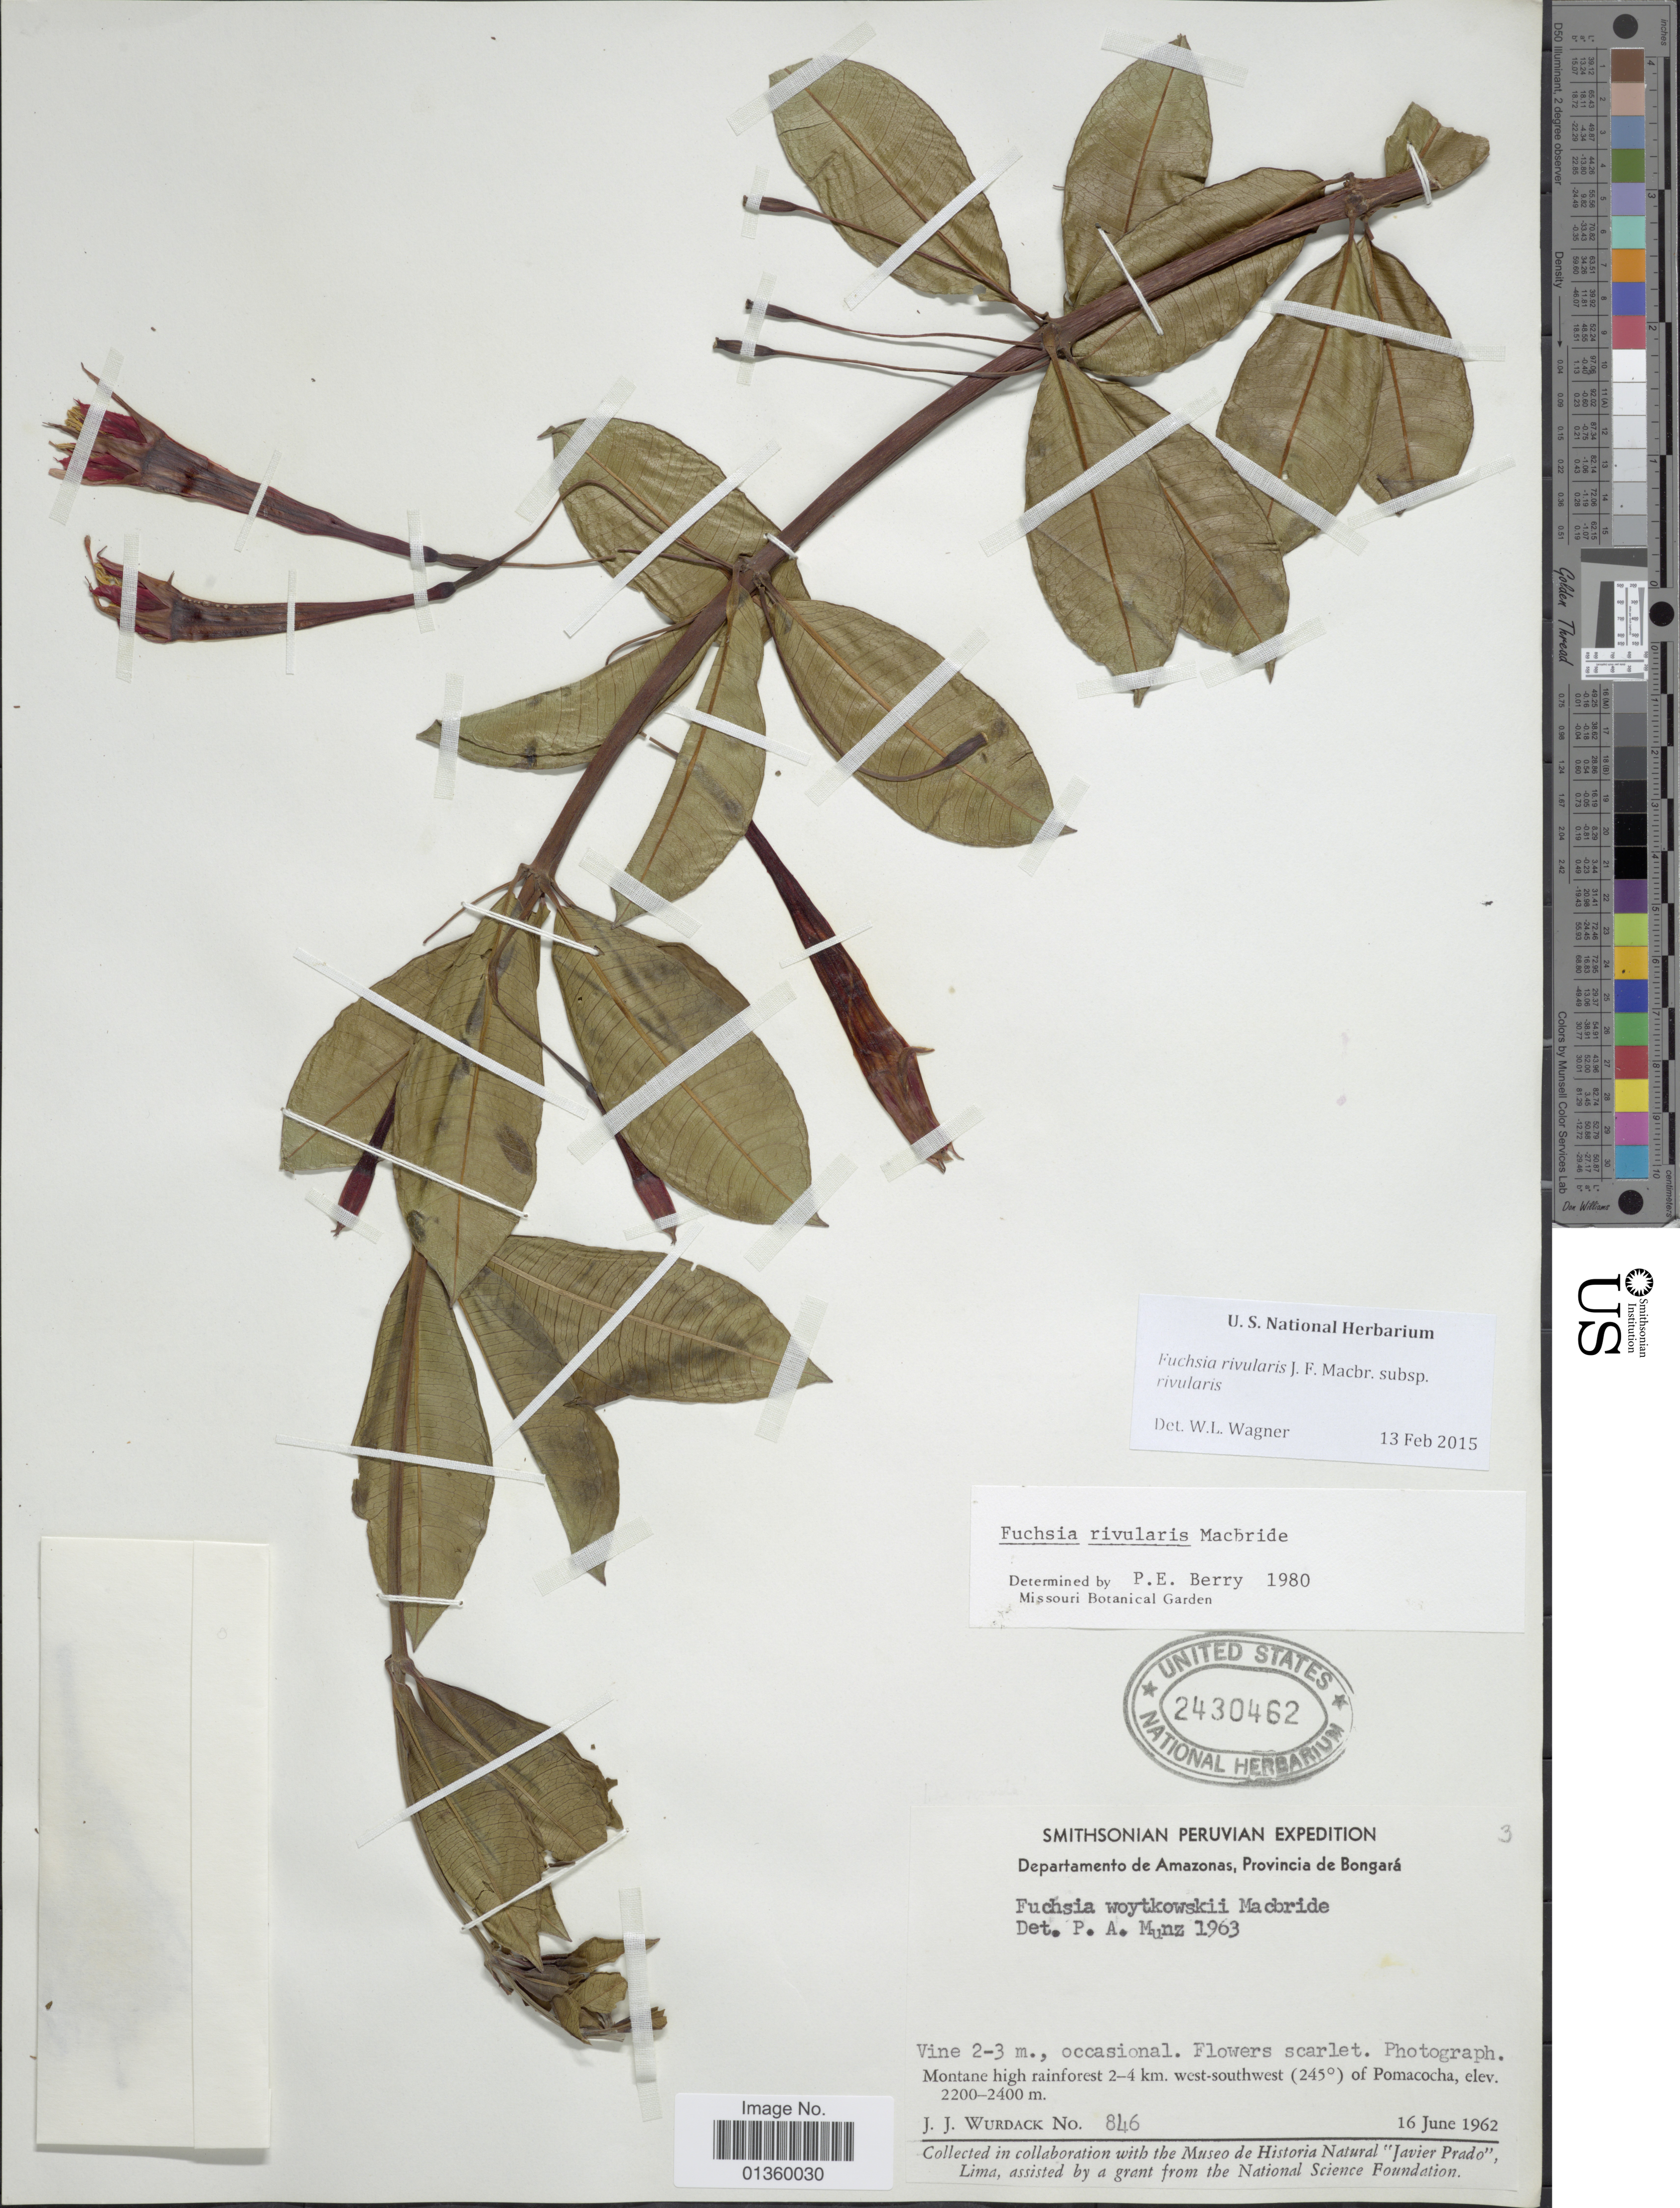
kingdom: Plantae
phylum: Tracheophyta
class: Magnoliopsida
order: Myrtales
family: Onagraceae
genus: Fuchsia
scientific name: Fuchsia rivularis subsp. rivularis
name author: J.F. Macbr.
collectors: J. J. Wurdack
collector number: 846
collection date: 1962-06-16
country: Peru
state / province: Amazonas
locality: Provincia de Bongará. Montane high rainforest 2-4 km. west-southwest (245°) of Pomacoha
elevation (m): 2200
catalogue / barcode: US 2430462